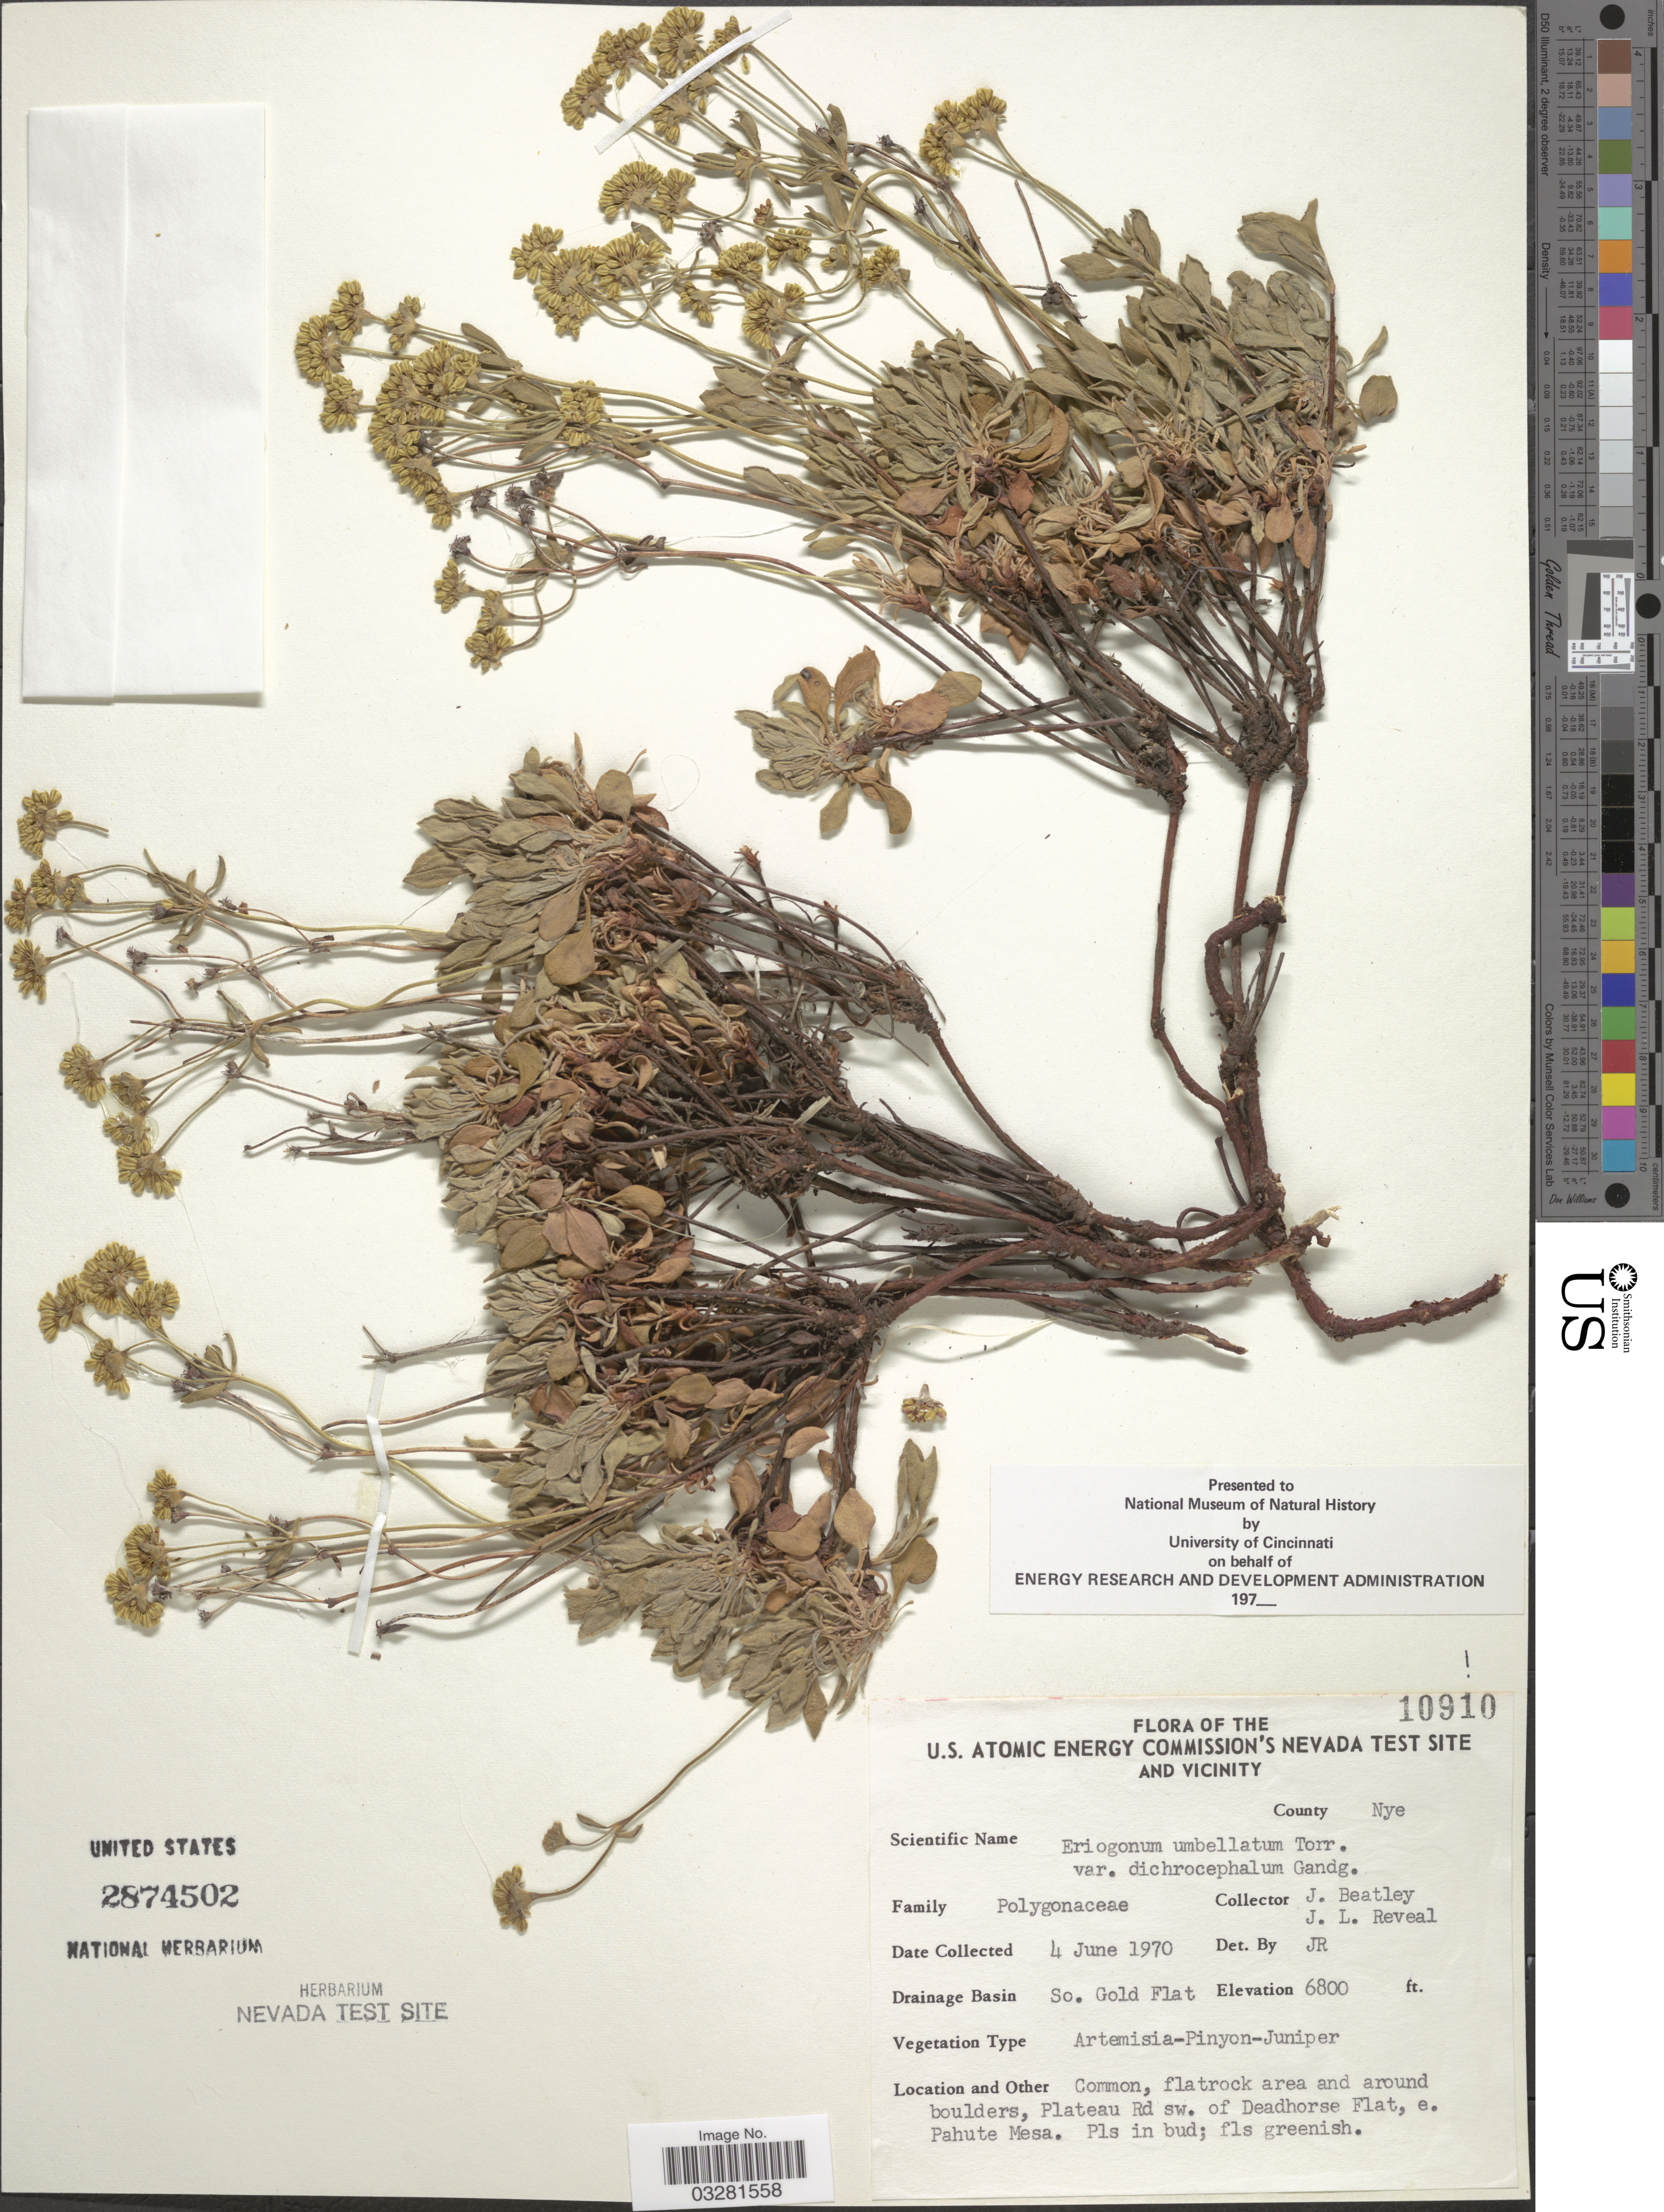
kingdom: Plantae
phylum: Tracheophyta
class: Magnoliopsida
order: Caryophyllales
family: Polygonaceae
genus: Eriogonum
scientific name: Eriogonum umbellatum var. dichrocephalum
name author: Gand.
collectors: J. C. Beatley & J. L. Reveal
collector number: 10910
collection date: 1970-06-04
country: United States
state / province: Nevada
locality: U. S. Atomic Energy Commission's Nevada Test Site and Vicinity. County Nye. Drainage Basin So. Gold Flat. Plateau Rd sw. of Deadhorse Flat, e. Pahute Mesa.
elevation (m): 2073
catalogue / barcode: US 2874502